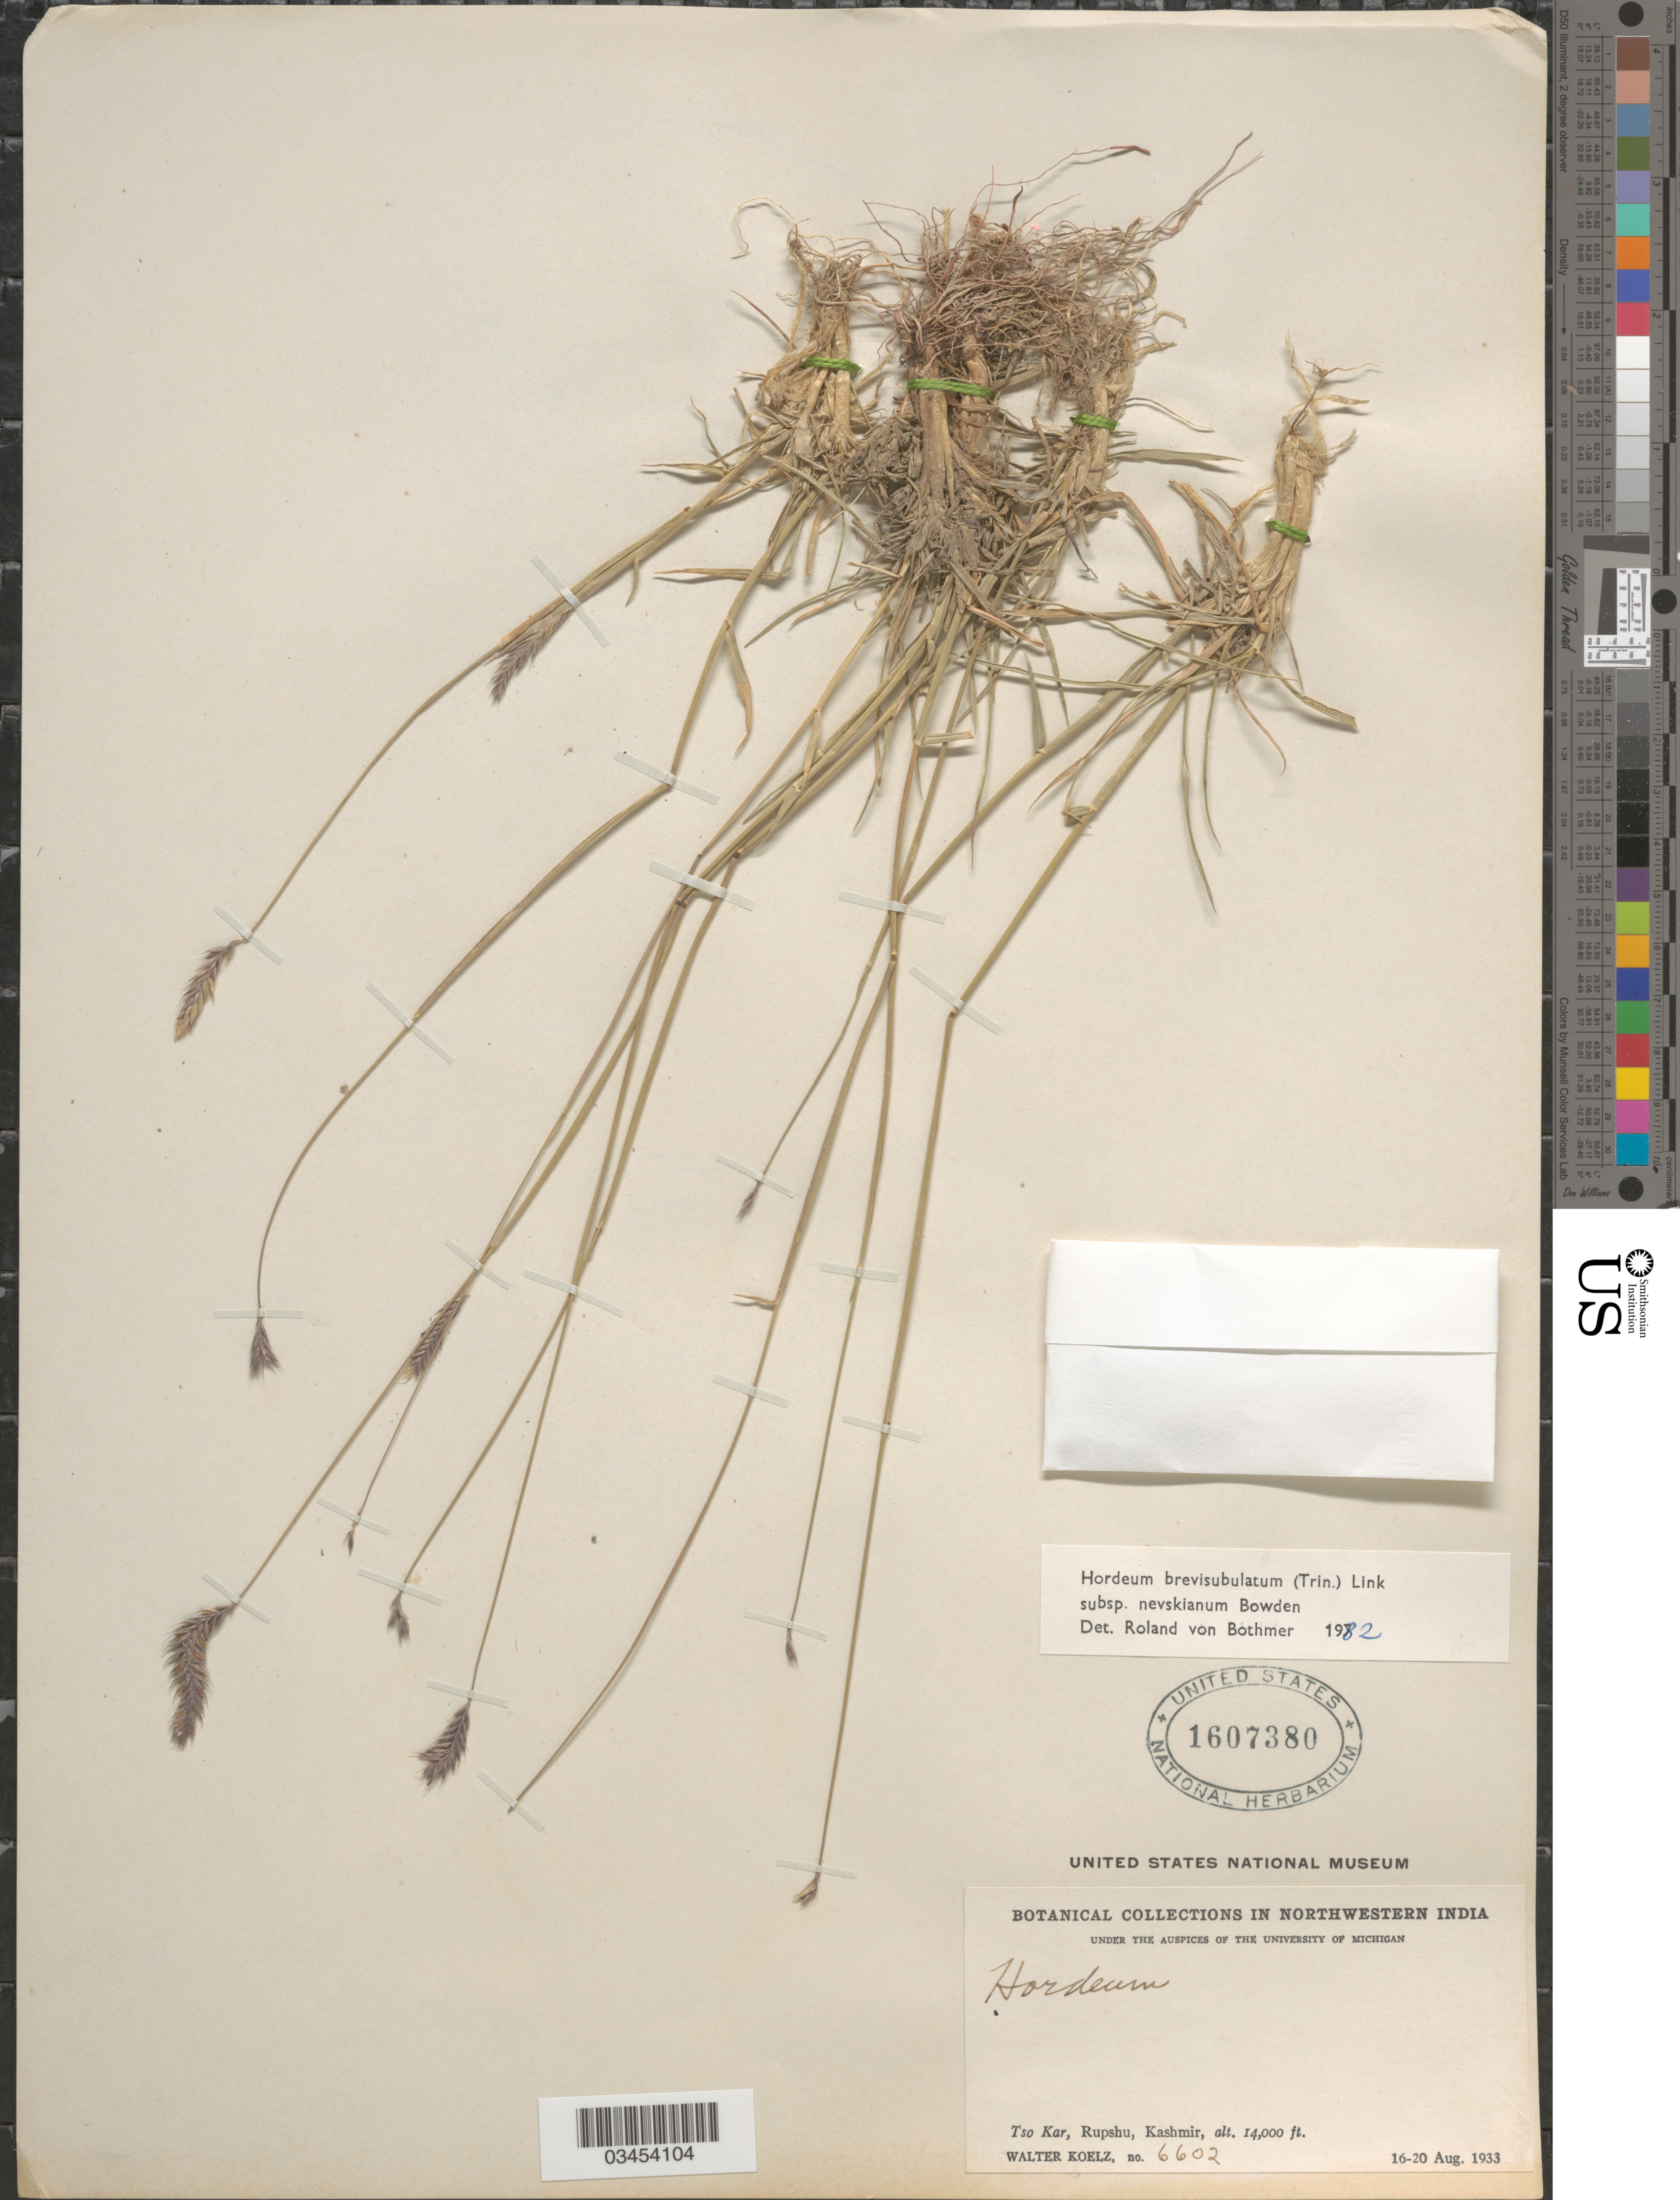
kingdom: Plantae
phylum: Tracheophyta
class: Liliopsida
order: Poales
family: Poaceae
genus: Hordeum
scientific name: Hordeum brevisubulatum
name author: (Trin.) Link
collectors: W. N. Koelz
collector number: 6602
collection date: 1933-08-16/1933-08-20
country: India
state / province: Jammu and Kashmir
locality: In Northwestern India. Tso Kar, Rupshu, Kashmir.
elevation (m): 4267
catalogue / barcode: US 1607380